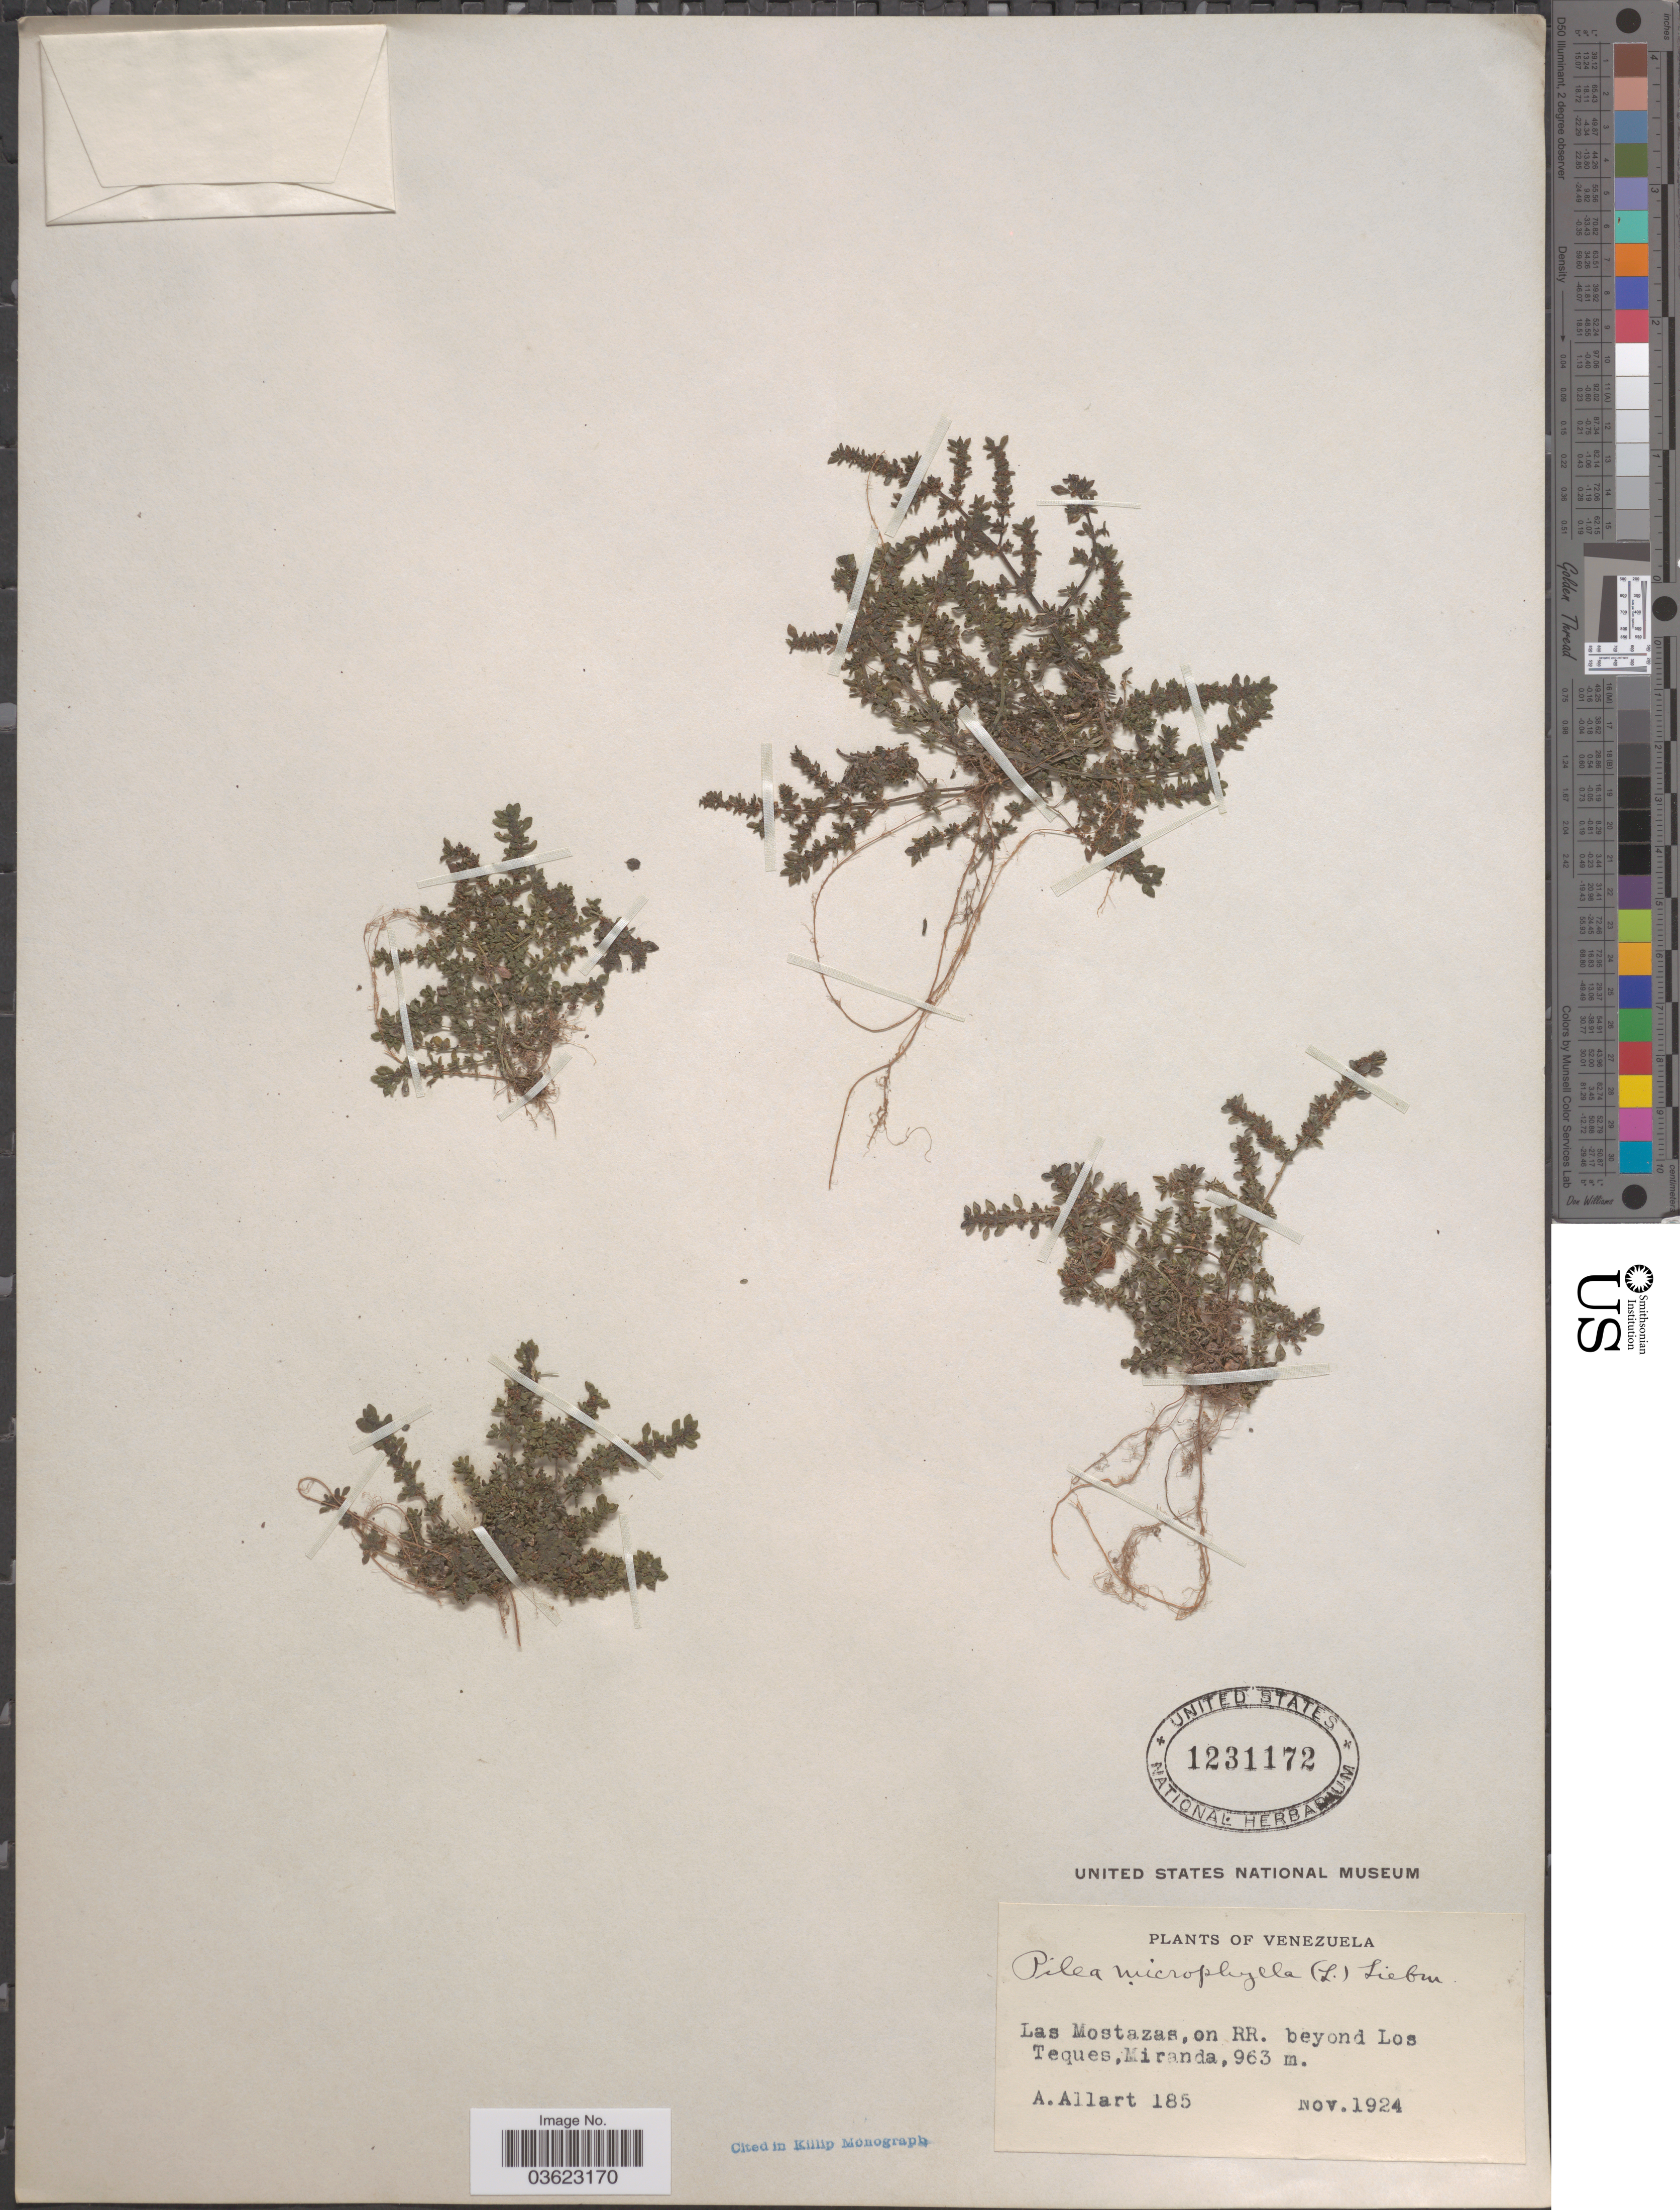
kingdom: Plantae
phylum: Tracheophyta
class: Magnoliopsida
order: Rosales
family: Urticaceae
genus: Pilea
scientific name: Pilea microphylla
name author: (L.) Liebm.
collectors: A. Allart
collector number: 185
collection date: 1924-11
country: Venezuela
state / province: Miranda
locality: Las Mostazas, on RR. beyond Los Teques.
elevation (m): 963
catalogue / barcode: US 1231172